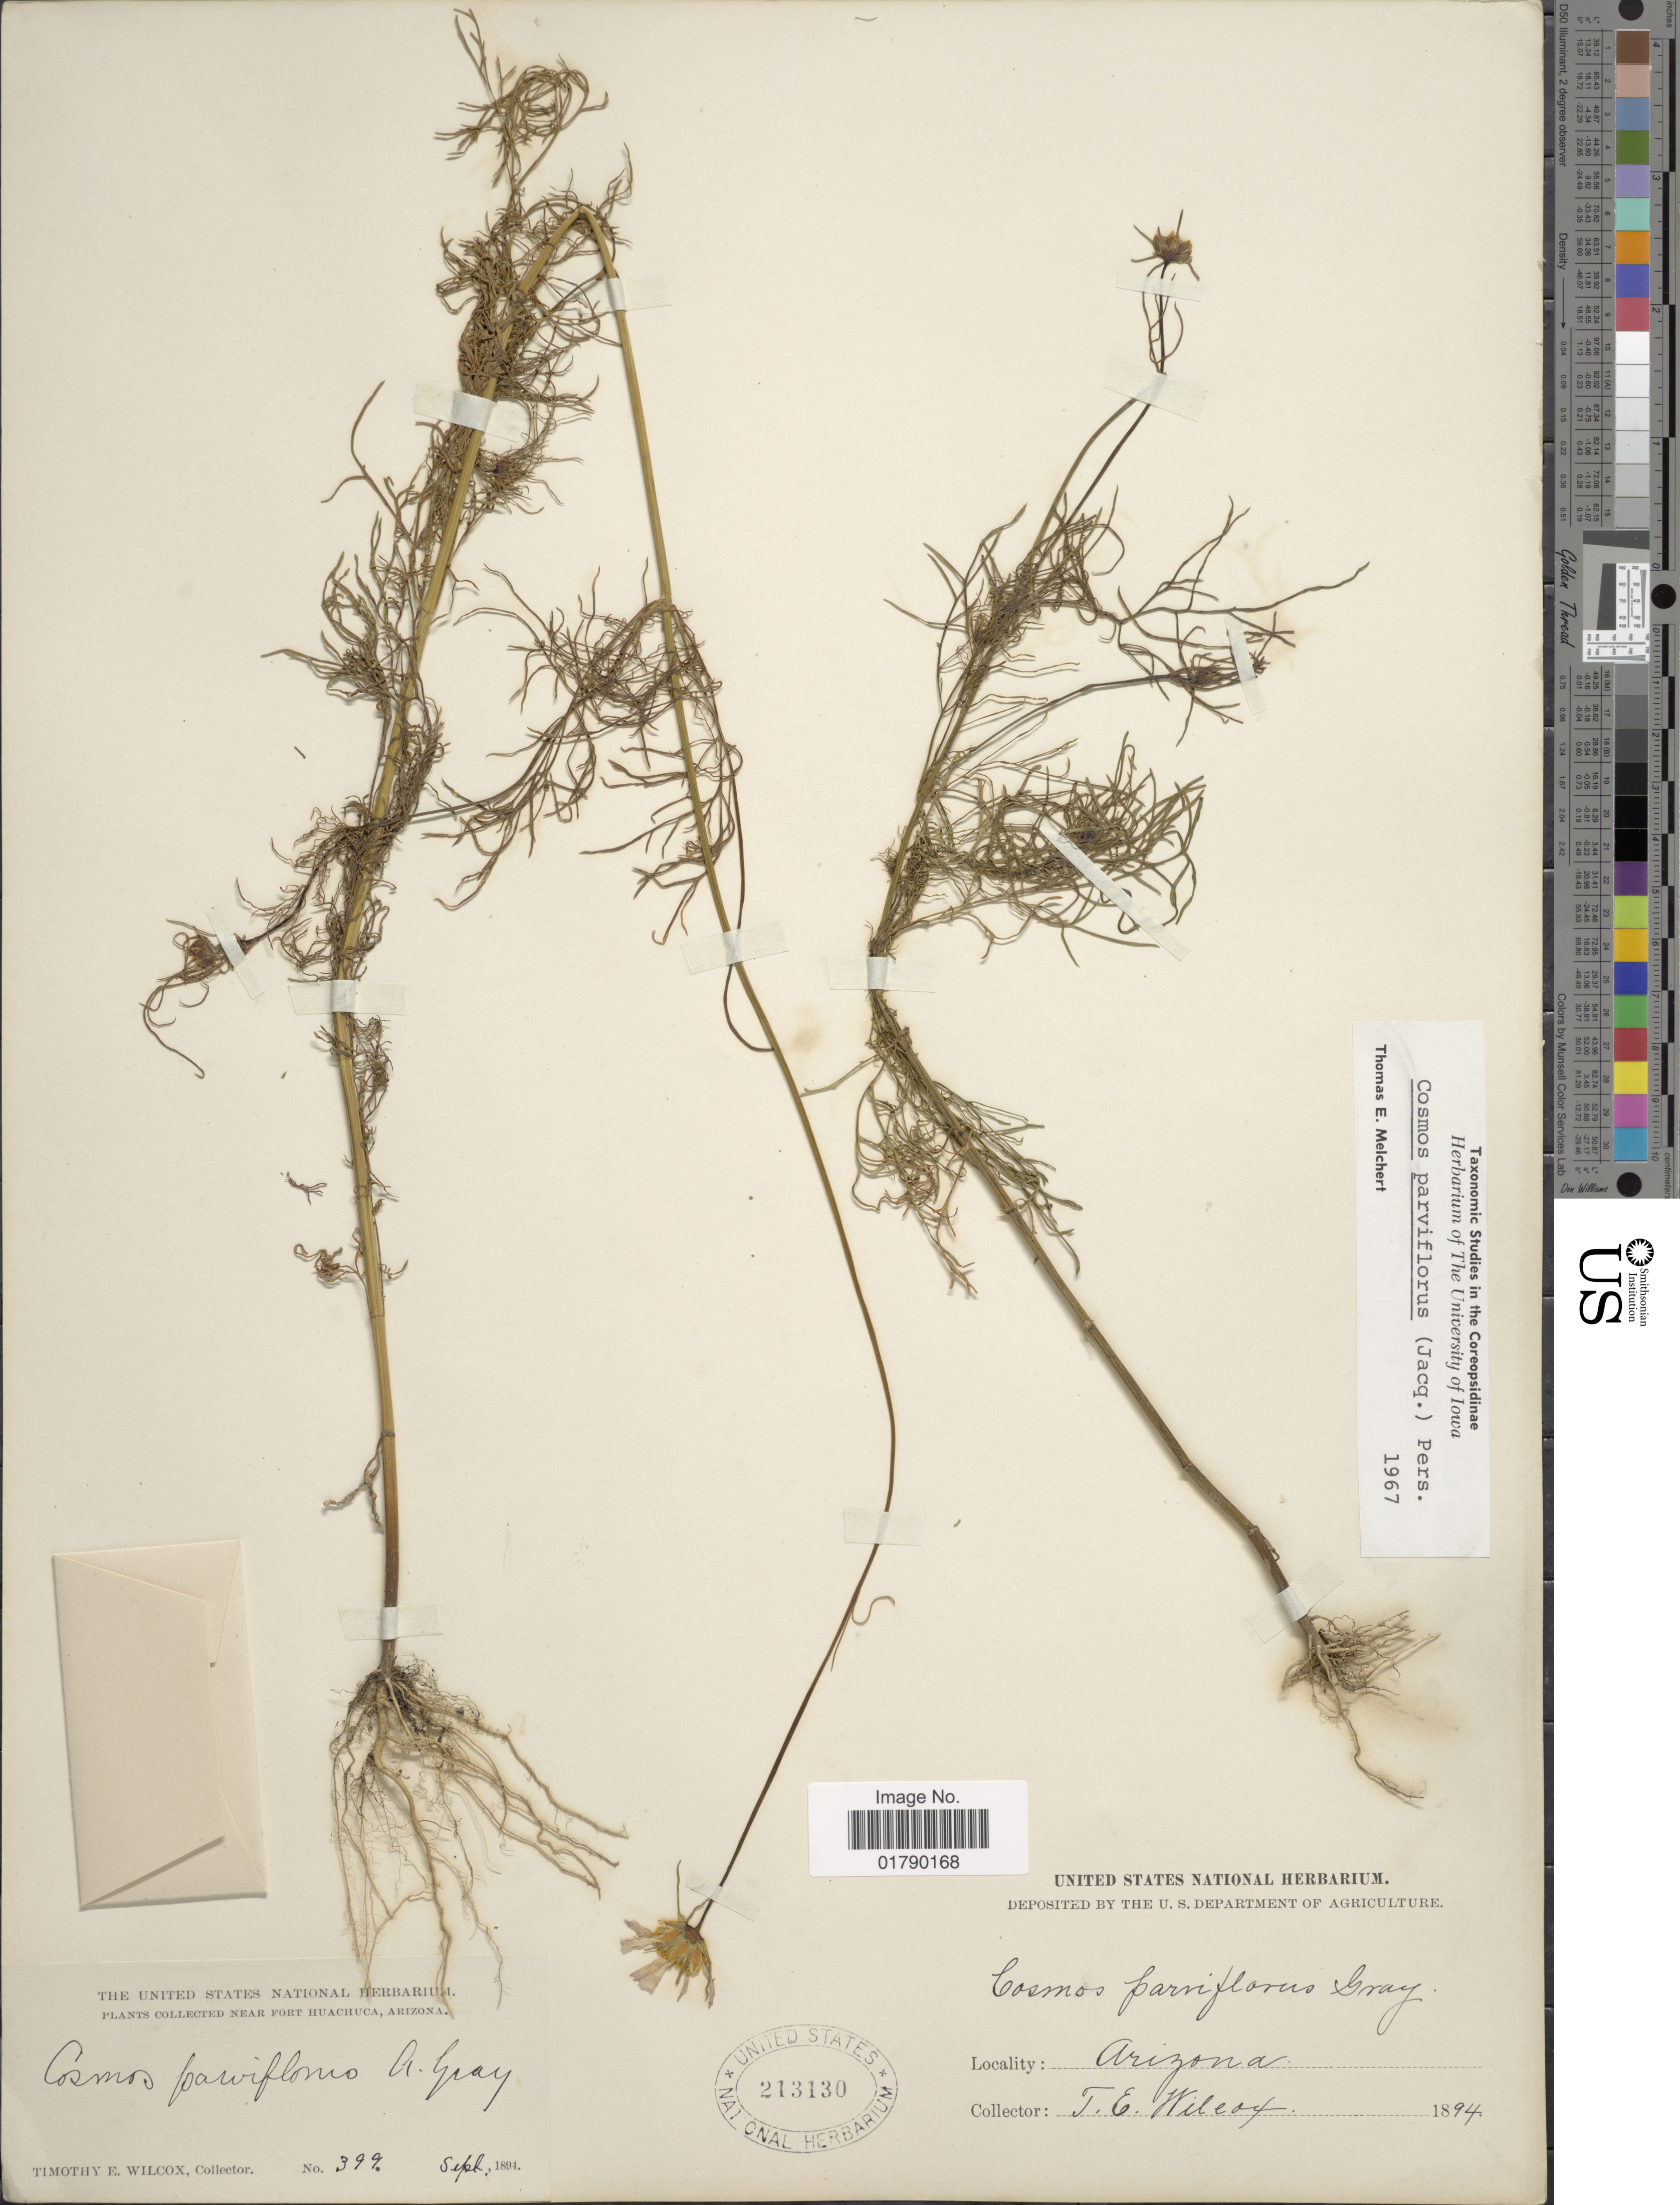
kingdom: Plantae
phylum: Tracheophyta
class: Magnoliopsida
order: Asterales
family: Asteraceae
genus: Cosmos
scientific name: Cosmos parviflorus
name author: (Jacq.) Pers.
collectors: T. E. Wilcox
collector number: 399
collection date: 1894-09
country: United States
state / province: Arizona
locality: Near Port Huachuca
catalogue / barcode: US 213130